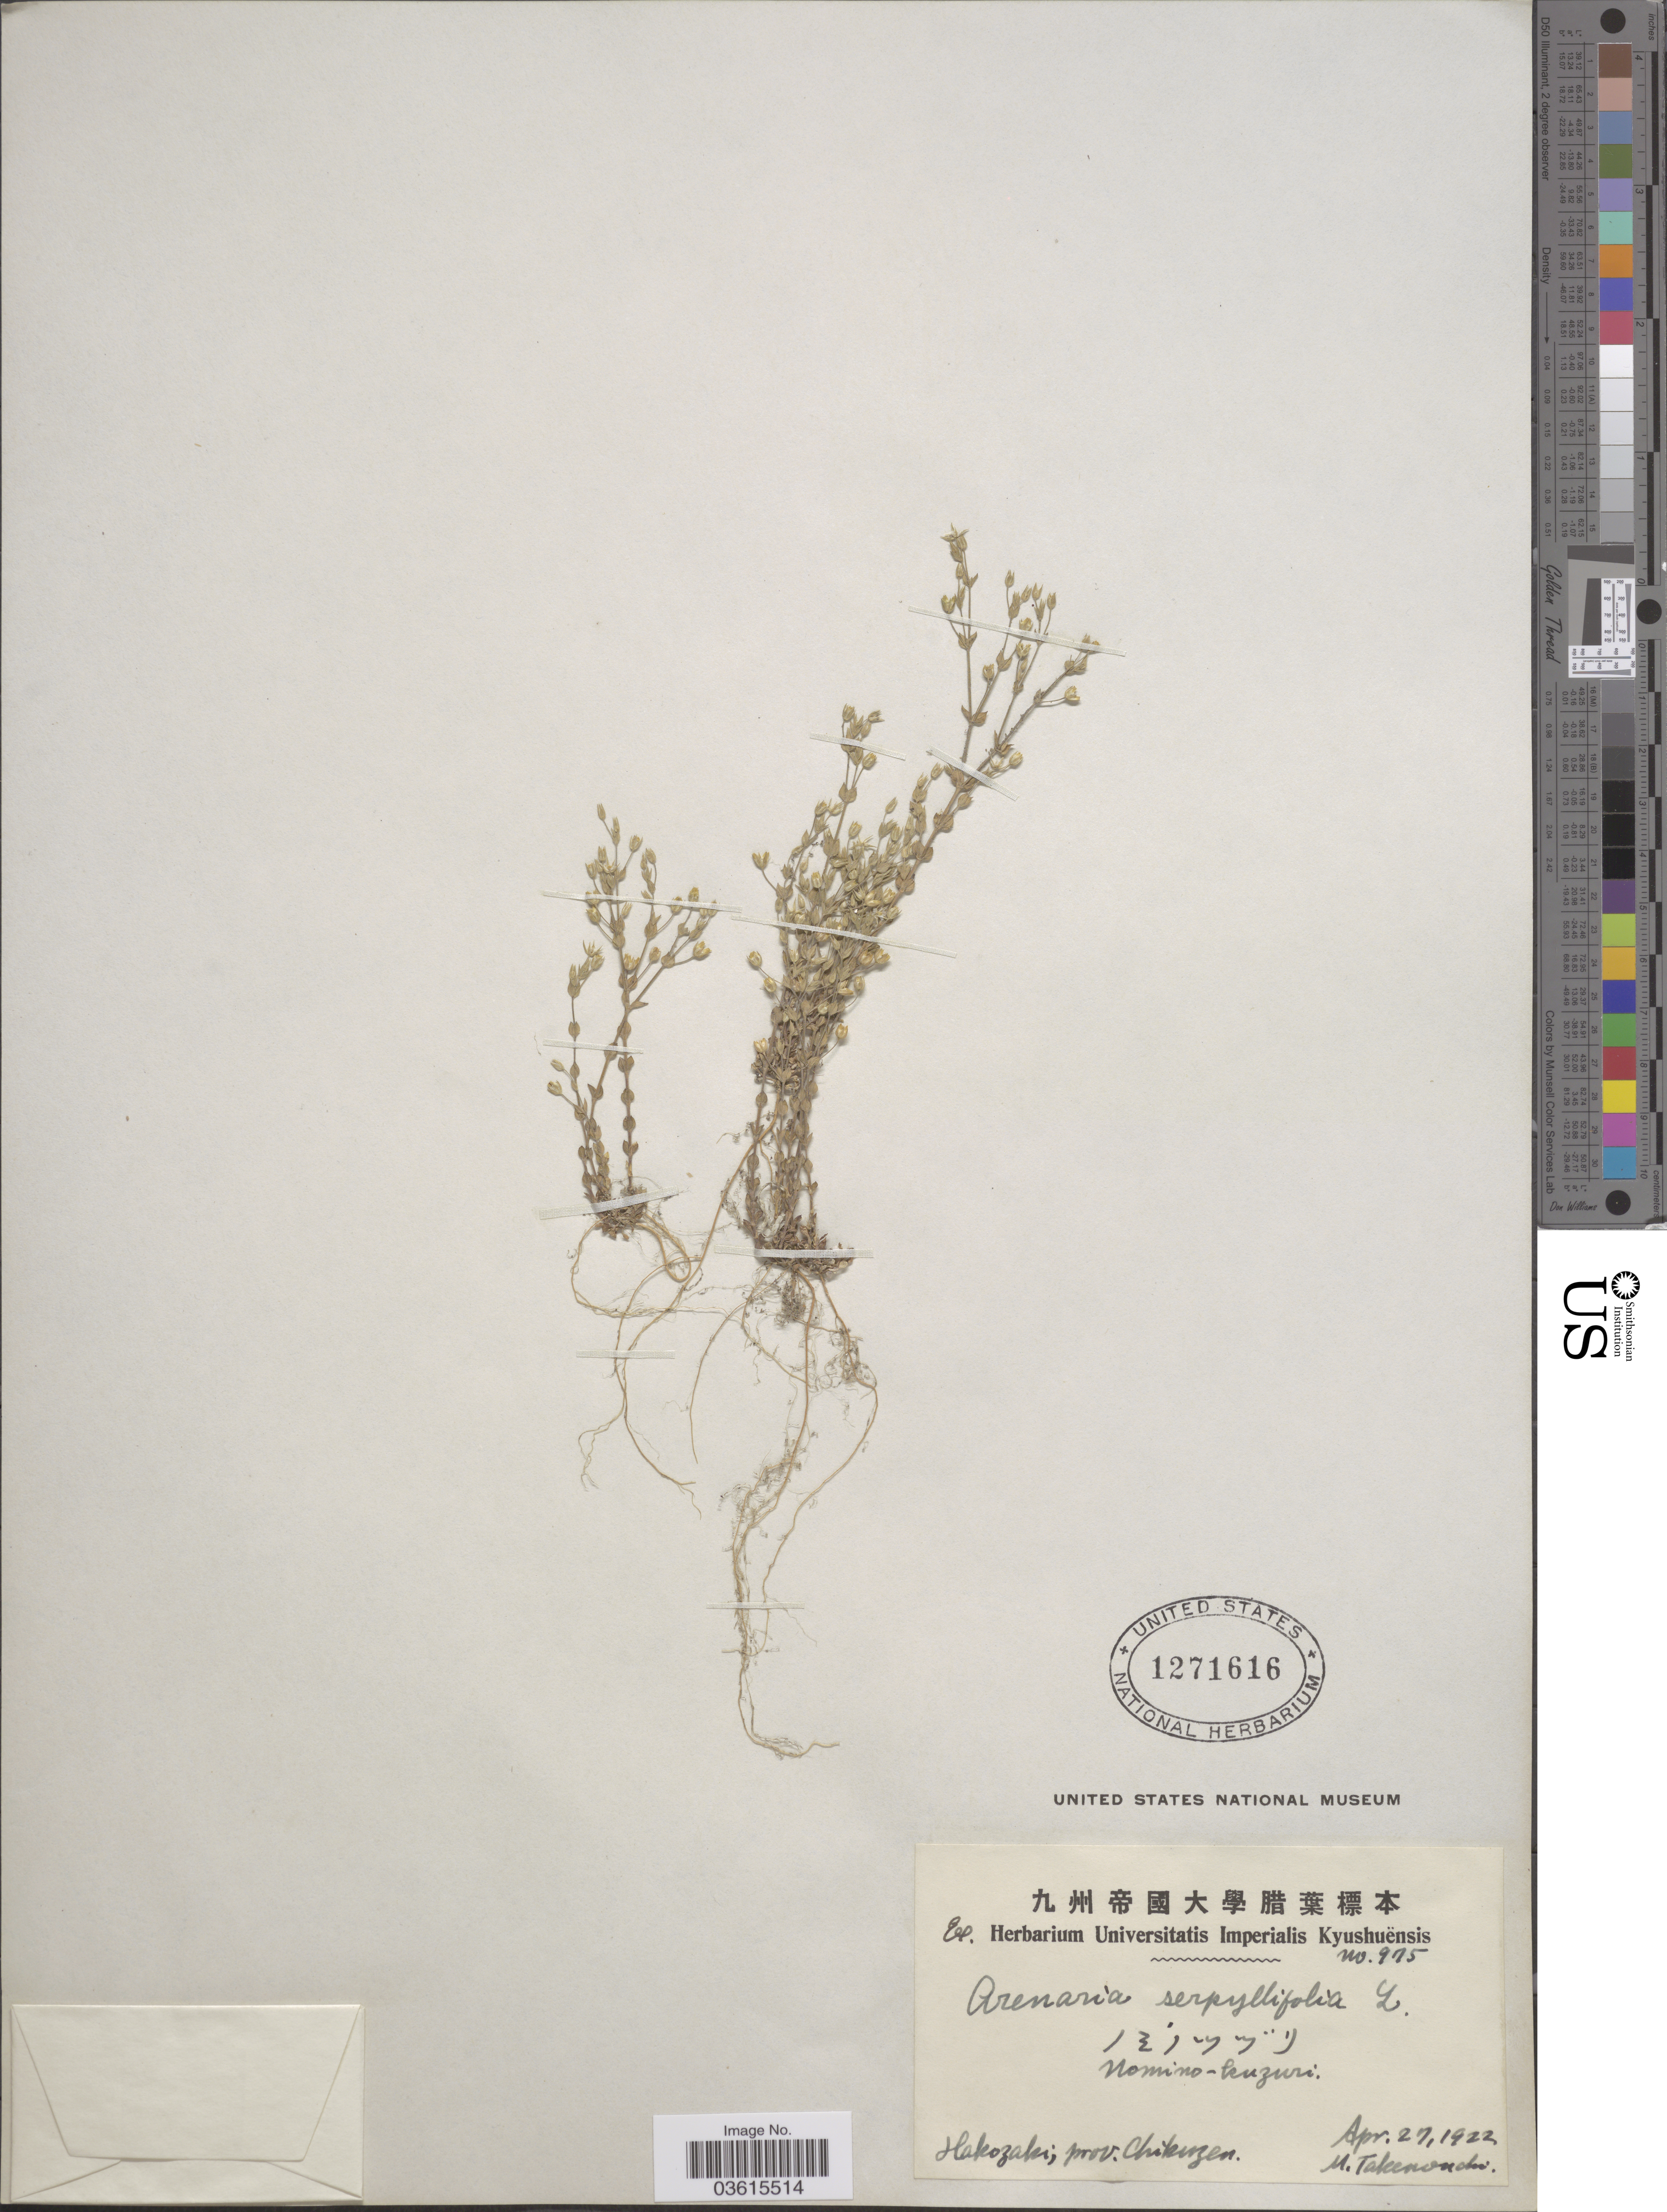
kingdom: Plantae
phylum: Tracheophyta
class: Magnoliopsida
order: Caryophyllales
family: Caryophyllaceae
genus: Arenaria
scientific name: Arenaria serpyllifolia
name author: L.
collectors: M. Takenouchi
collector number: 975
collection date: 1922-04-27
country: Japan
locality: Hakozaki; prov. Chikuzen.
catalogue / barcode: US 1271616